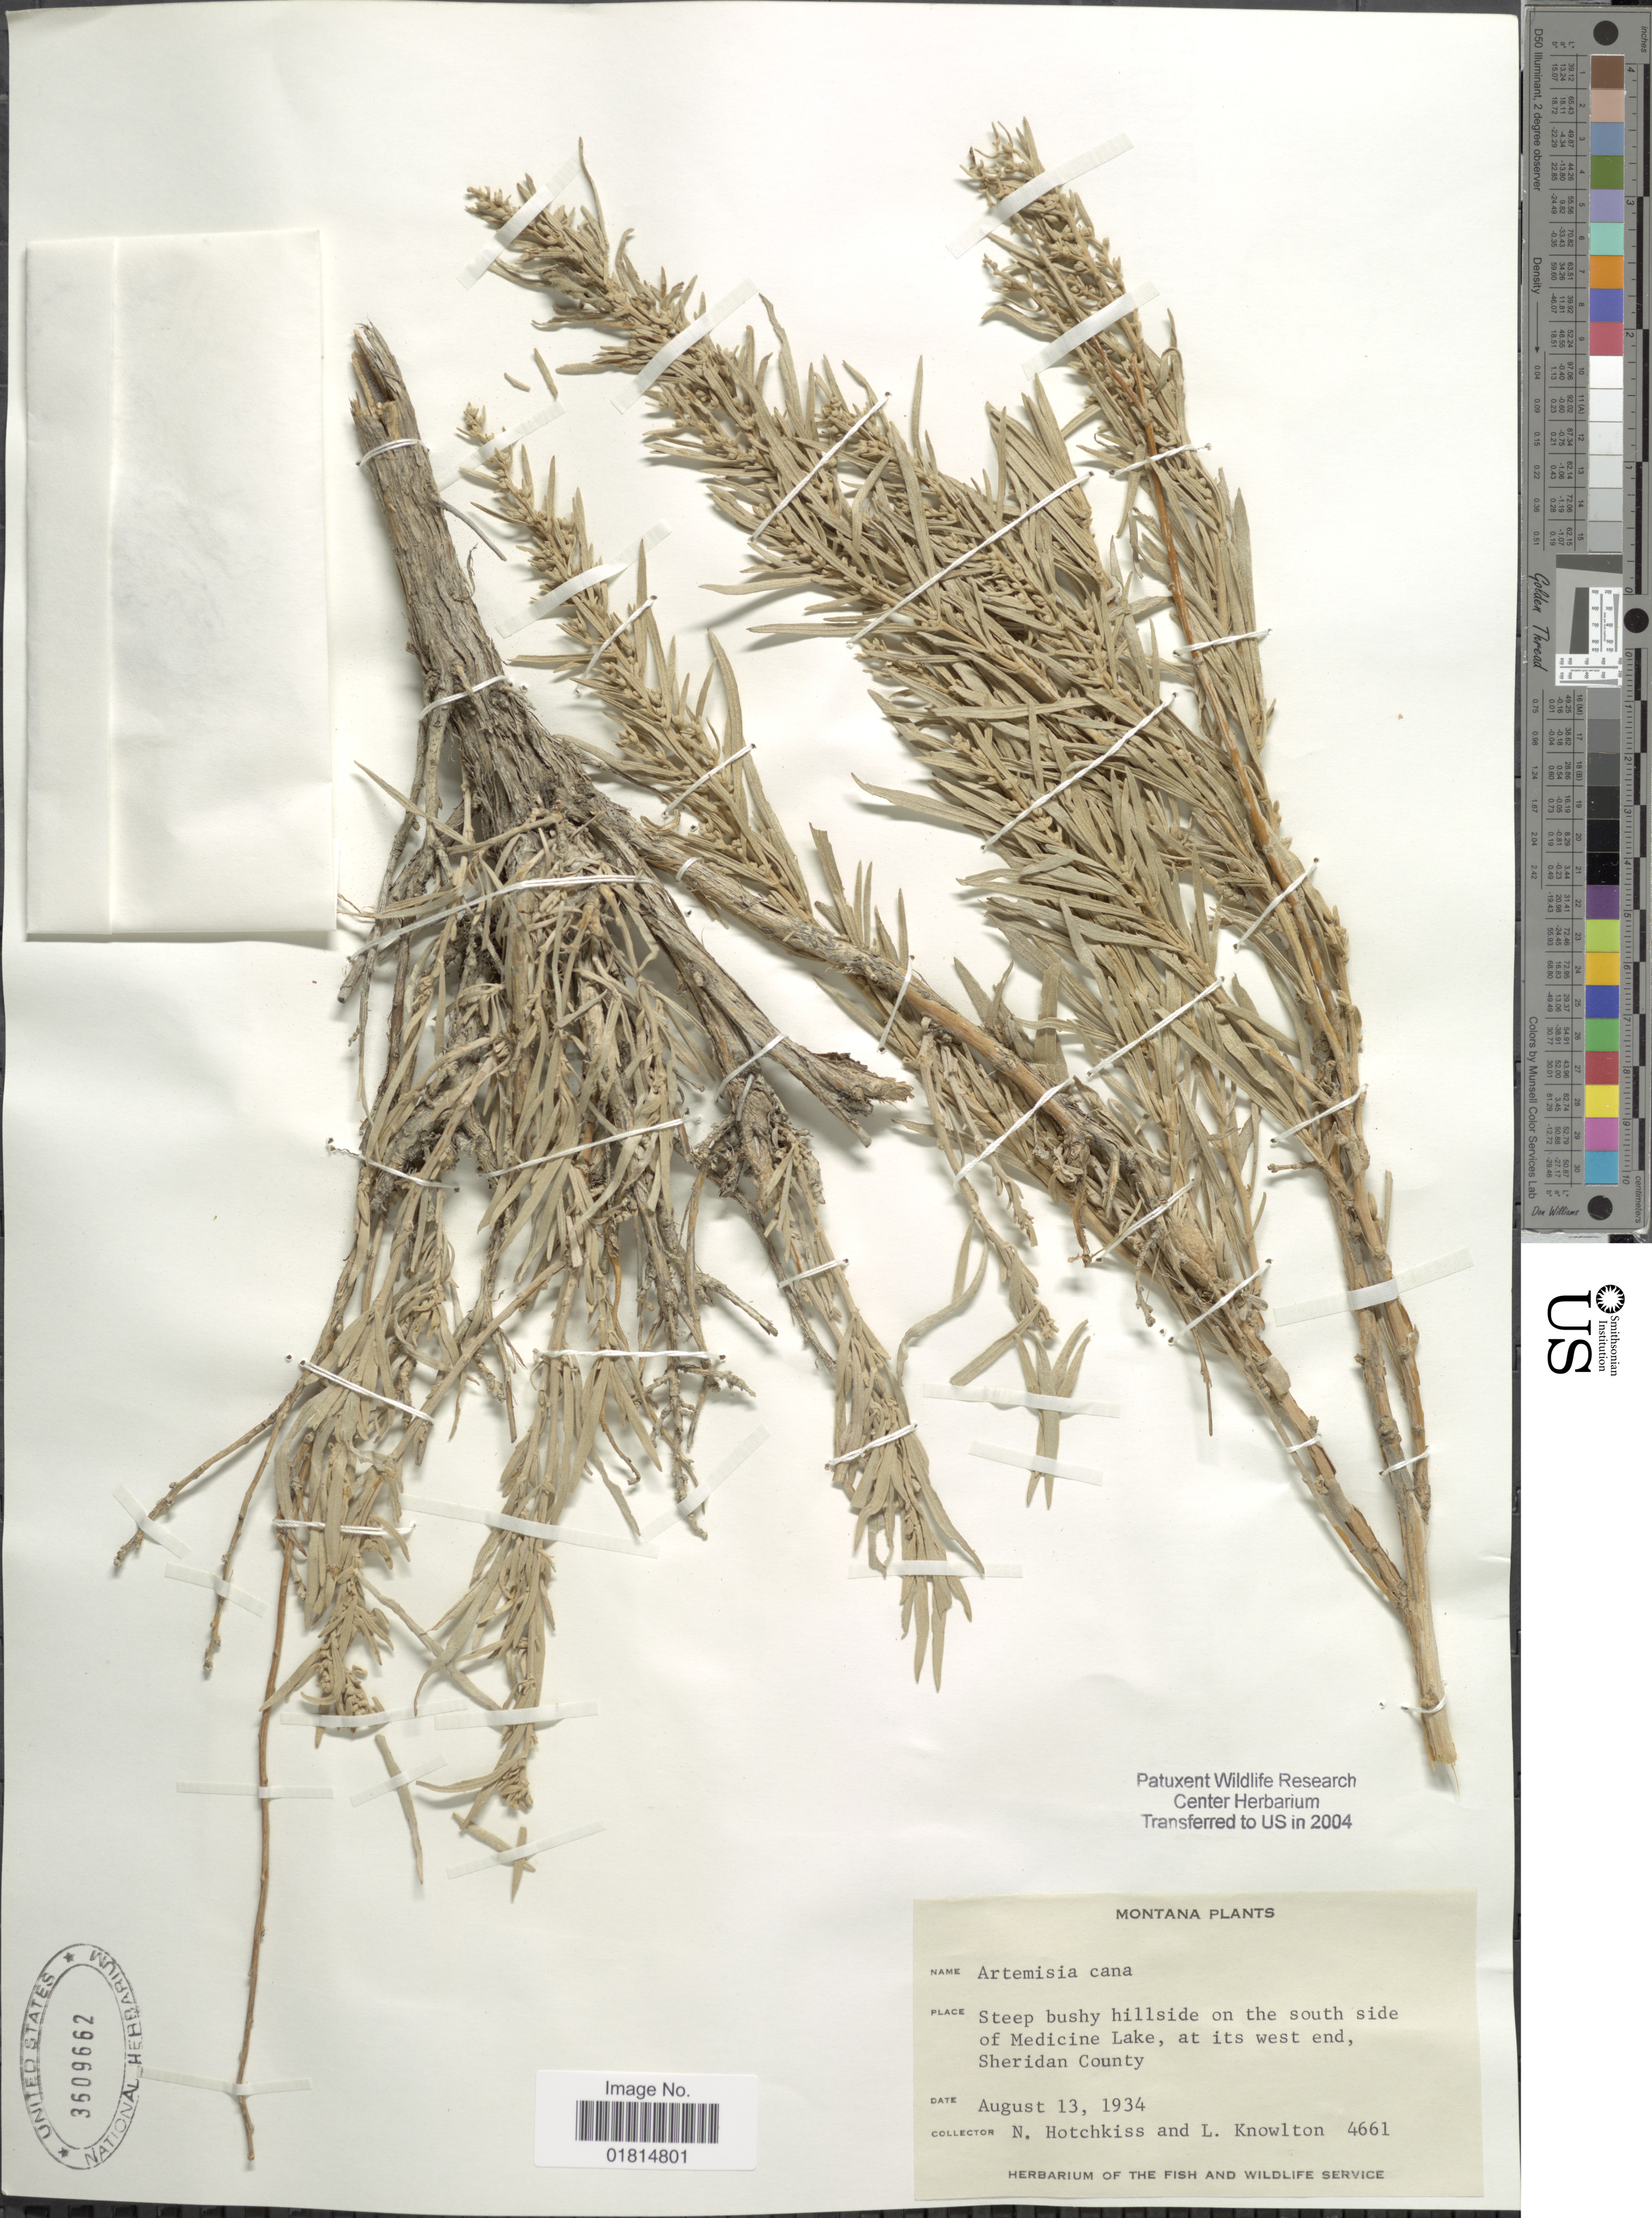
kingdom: Plantae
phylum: Tracheophyta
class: Magnoliopsida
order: Asterales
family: Asteraceae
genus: Artemisia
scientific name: Artemisia cana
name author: Pursh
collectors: N. Hotchkiss & L. Knowlton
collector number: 4661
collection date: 1934-08-13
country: United States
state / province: Montana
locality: Steep bushy hillside on the south side of Medicine Lake, at its west end, Sheridan County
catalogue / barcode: US 3609662